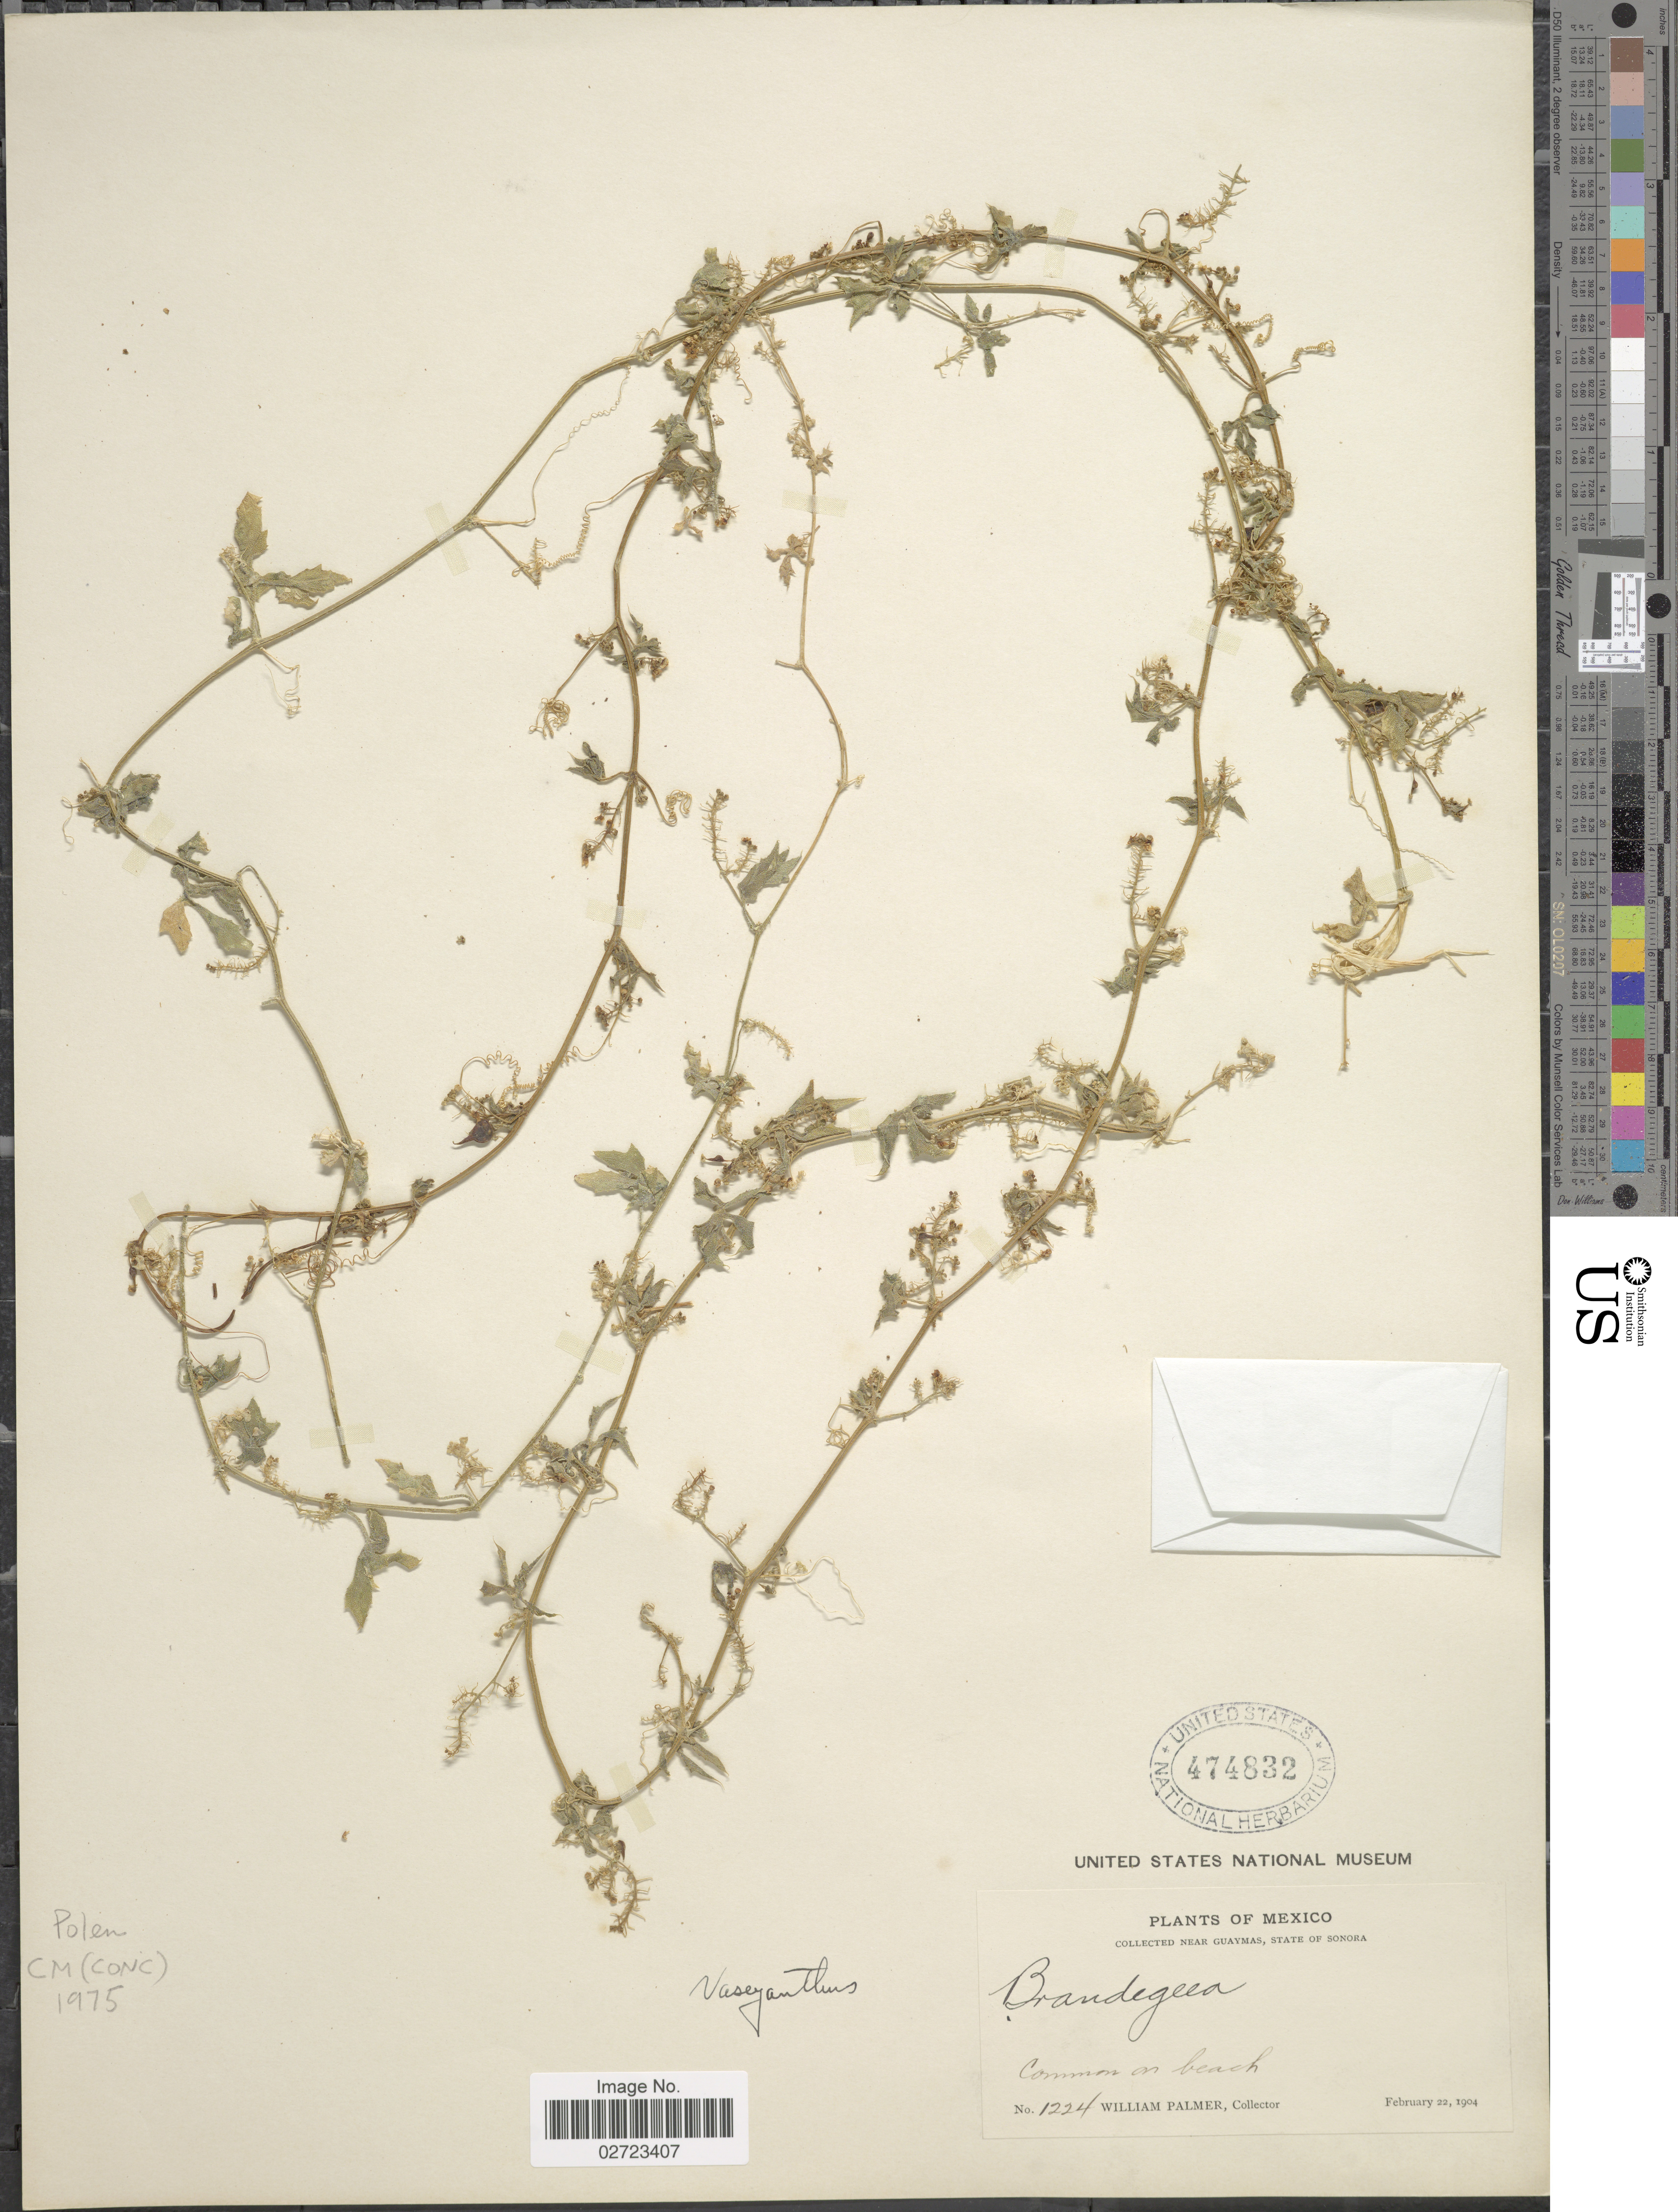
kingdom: Plantae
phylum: Tracheophyta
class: Magnoliopsida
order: Cucurbitales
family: Cucurbitaceae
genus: Echinopepon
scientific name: Echinopepon insularis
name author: S. Watson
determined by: Strong, Mark T., (BOT), Smithsonian Institution - National Museum of Natural History (UNITED STATES)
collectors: W. Palmer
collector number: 1224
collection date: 1904-02-22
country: Mexico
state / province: Sonora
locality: Near Guaymas, common on beach.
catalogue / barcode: US 474832